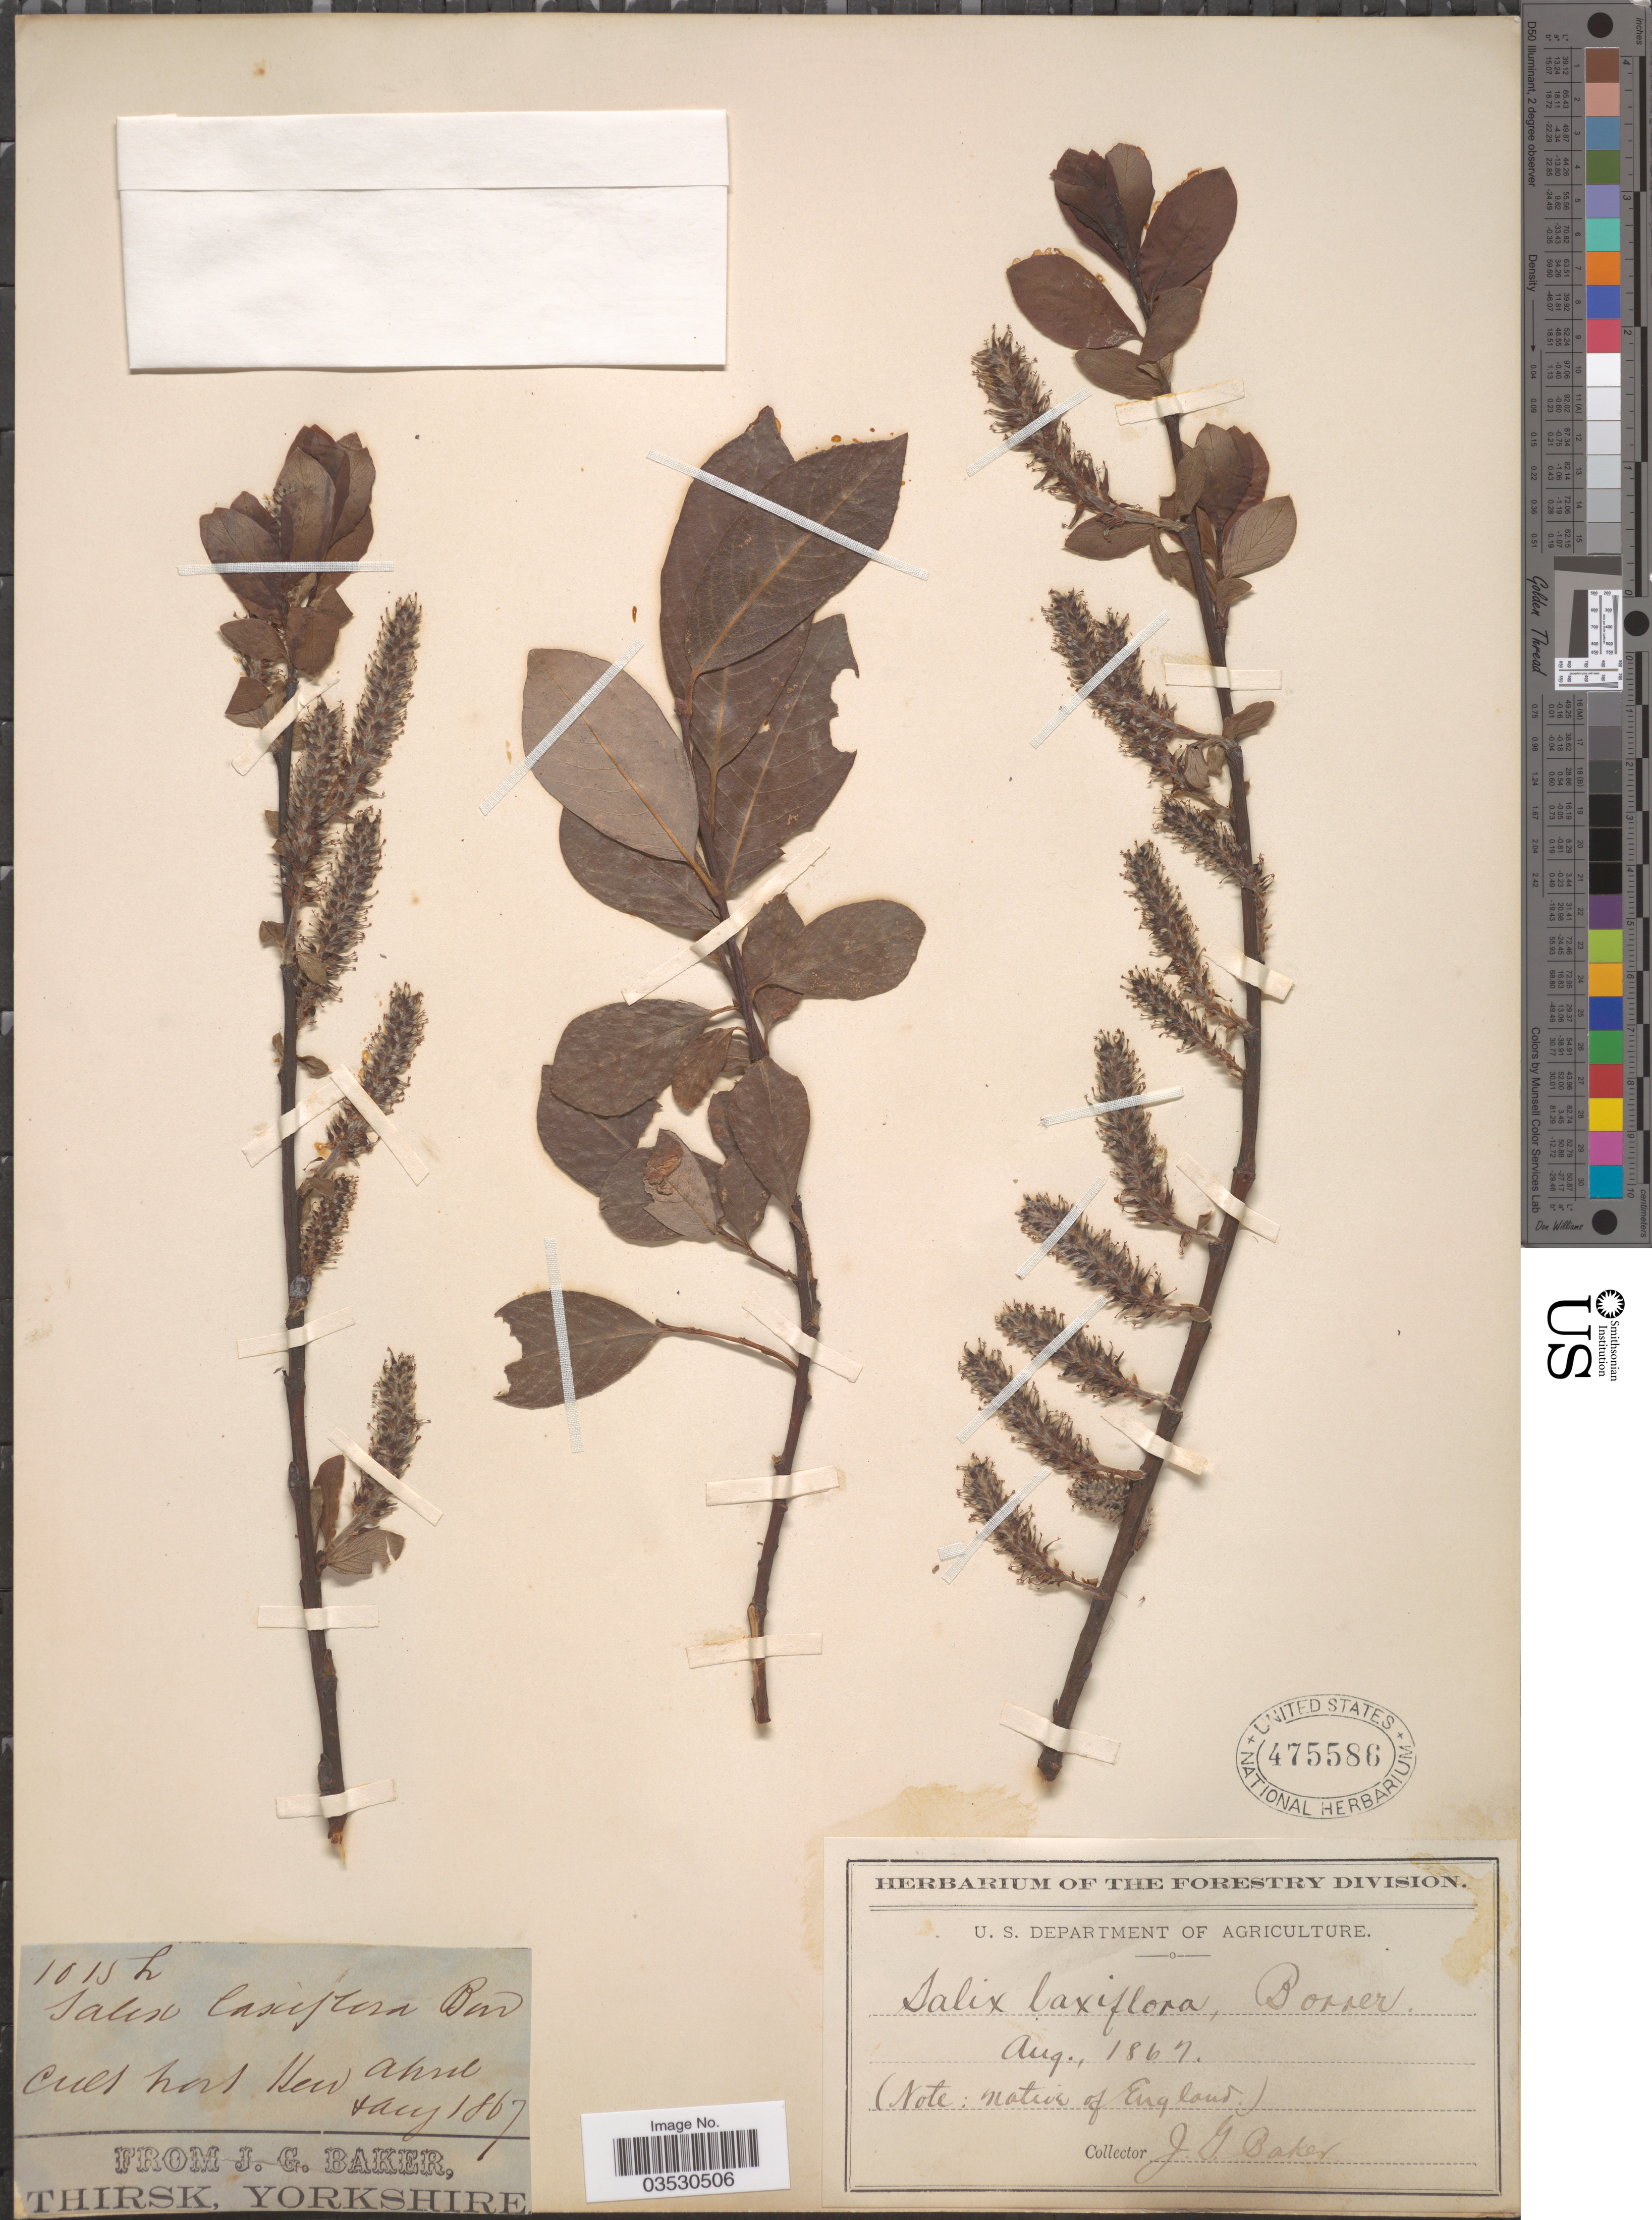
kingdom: Plantae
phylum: Tracheophyta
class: Magnoliopsida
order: Malpighiales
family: Salicaceae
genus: Salix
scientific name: Salix laxiflora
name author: Borrer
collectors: J. G. Baker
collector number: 1015L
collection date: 1867-08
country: United Kingdom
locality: Hort Kew.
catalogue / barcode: US 475586